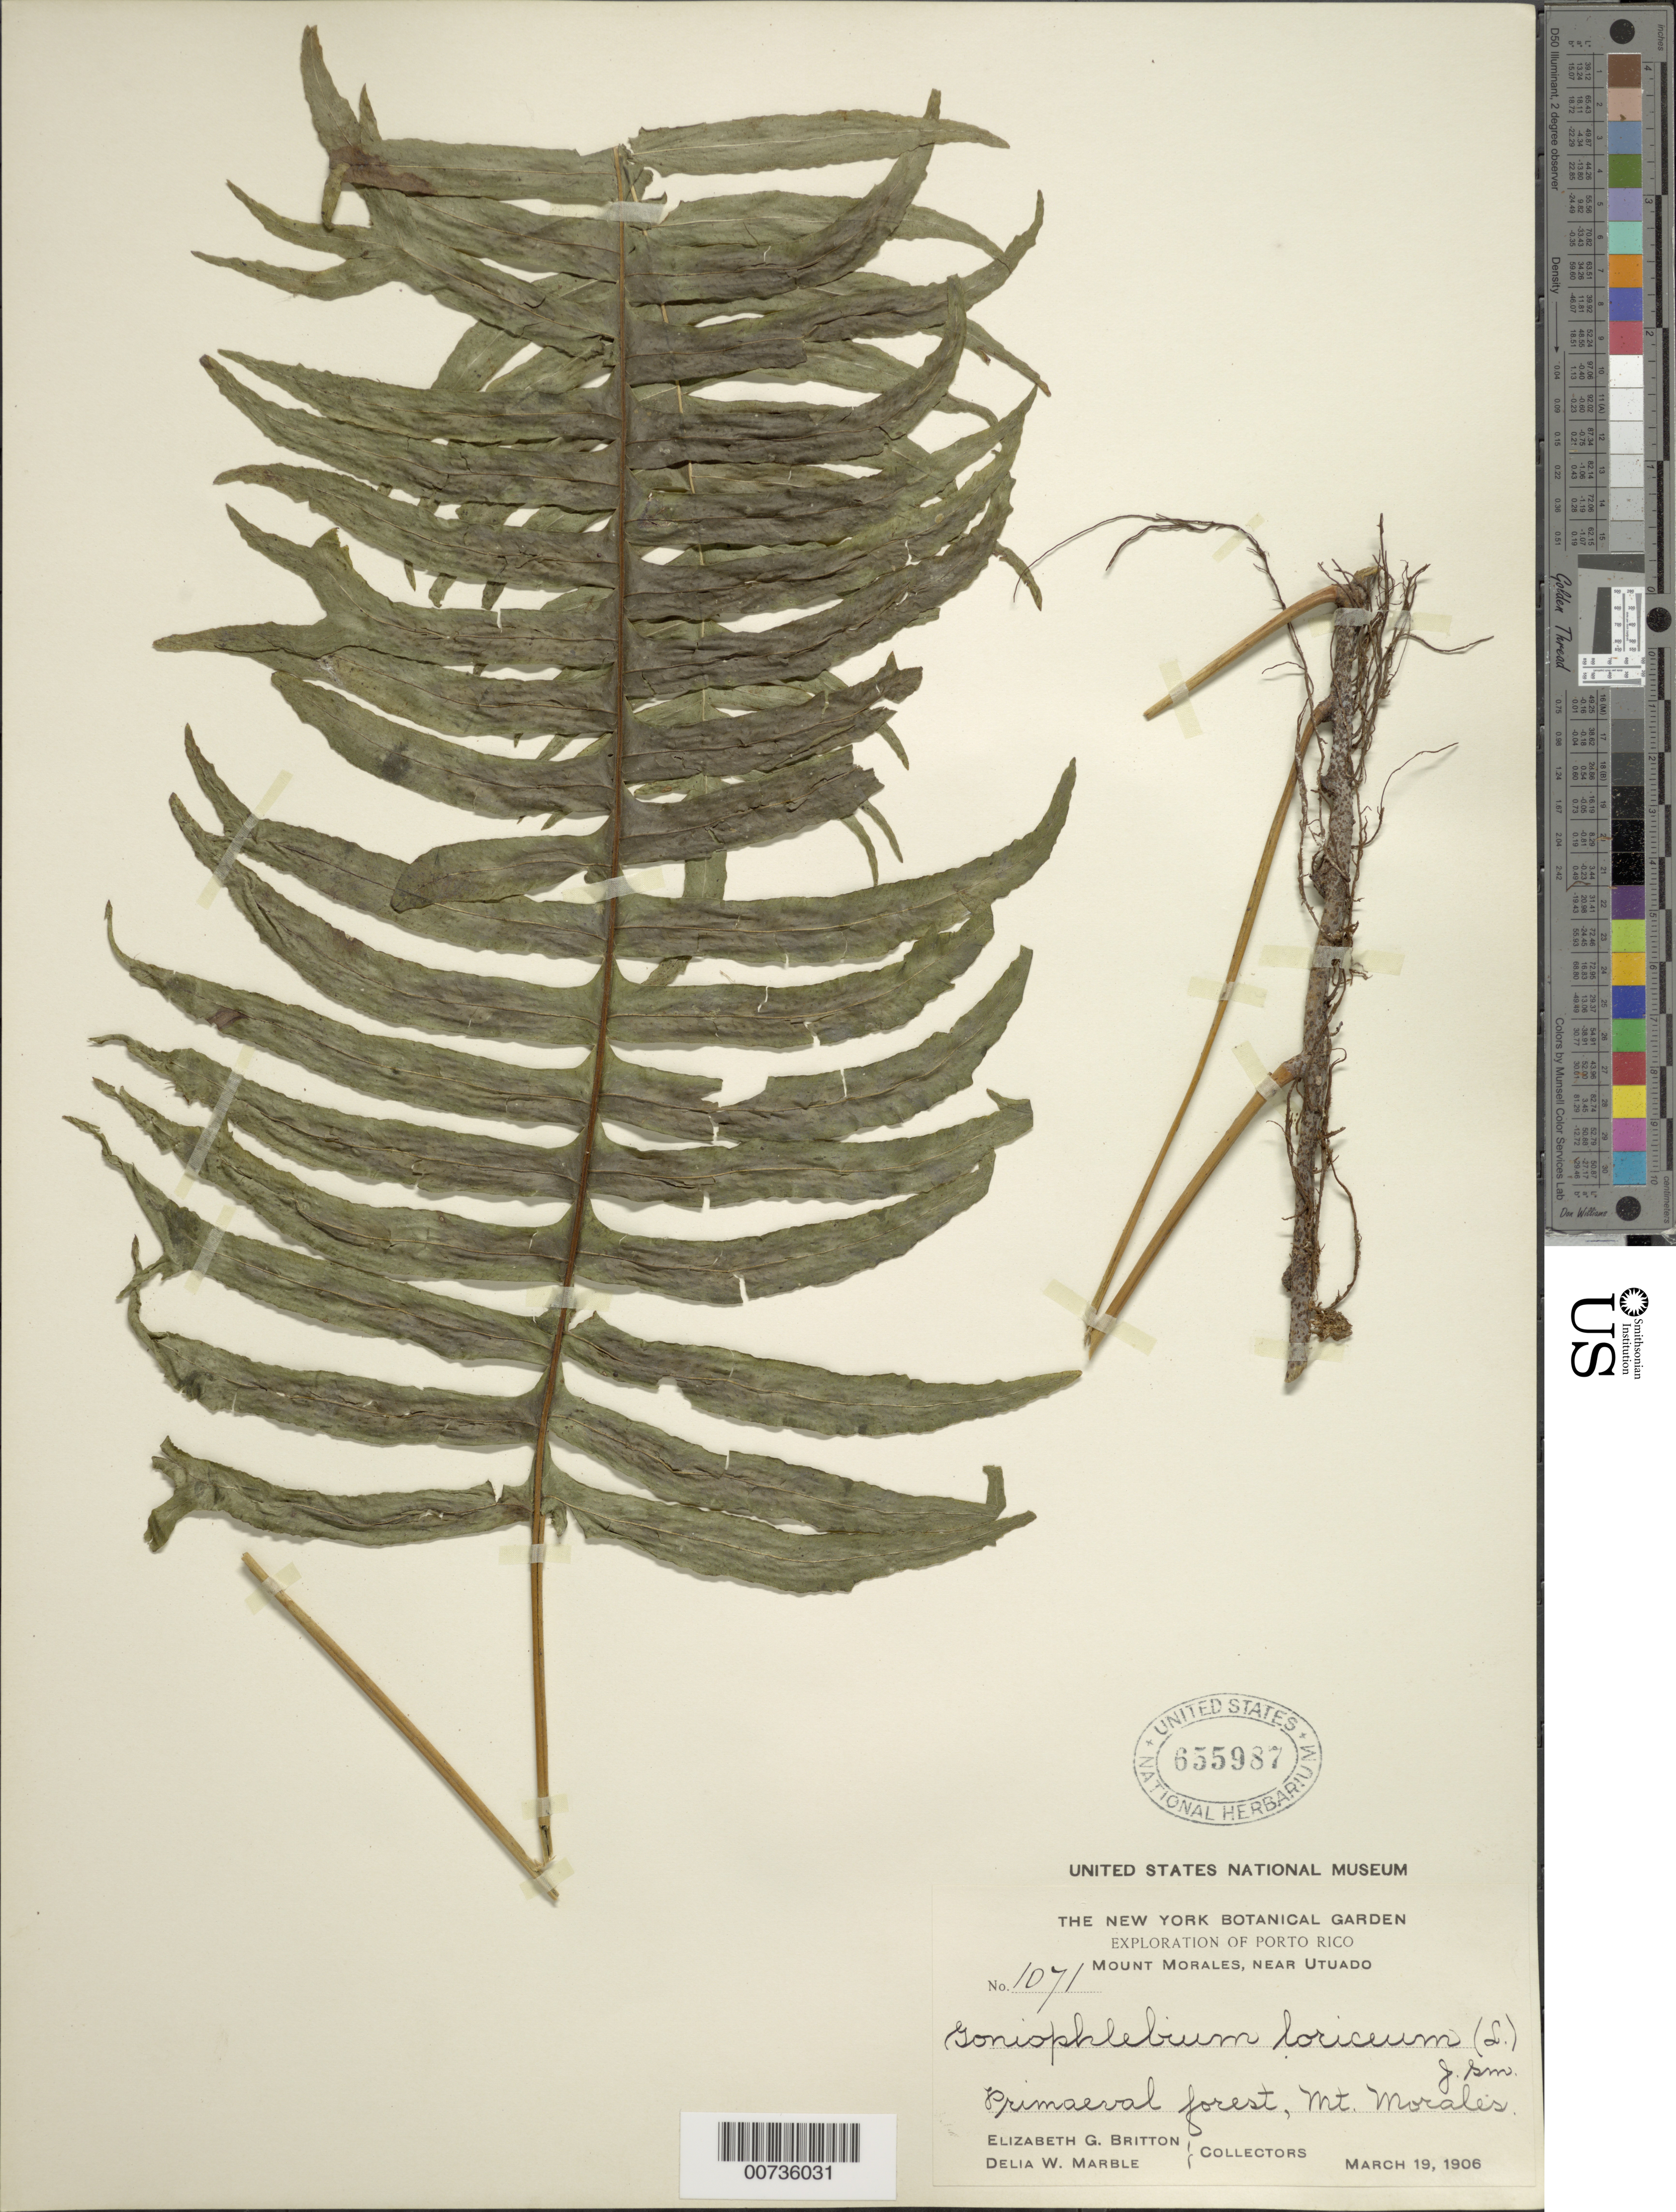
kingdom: Plantae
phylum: Tracheophyta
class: Polypodiopsida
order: Polypodiales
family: Polypodiaceae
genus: Serpocaulon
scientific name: Serpocaulon loriceum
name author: (L.) A.R. Sm.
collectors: E. G. Britton & D. W. Marble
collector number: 1071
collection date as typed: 19 Mar 1906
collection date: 1906-03-19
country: Puerto Rico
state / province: Utuado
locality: Mount Morales, near Utuado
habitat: Primaeval forest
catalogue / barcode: US 655987